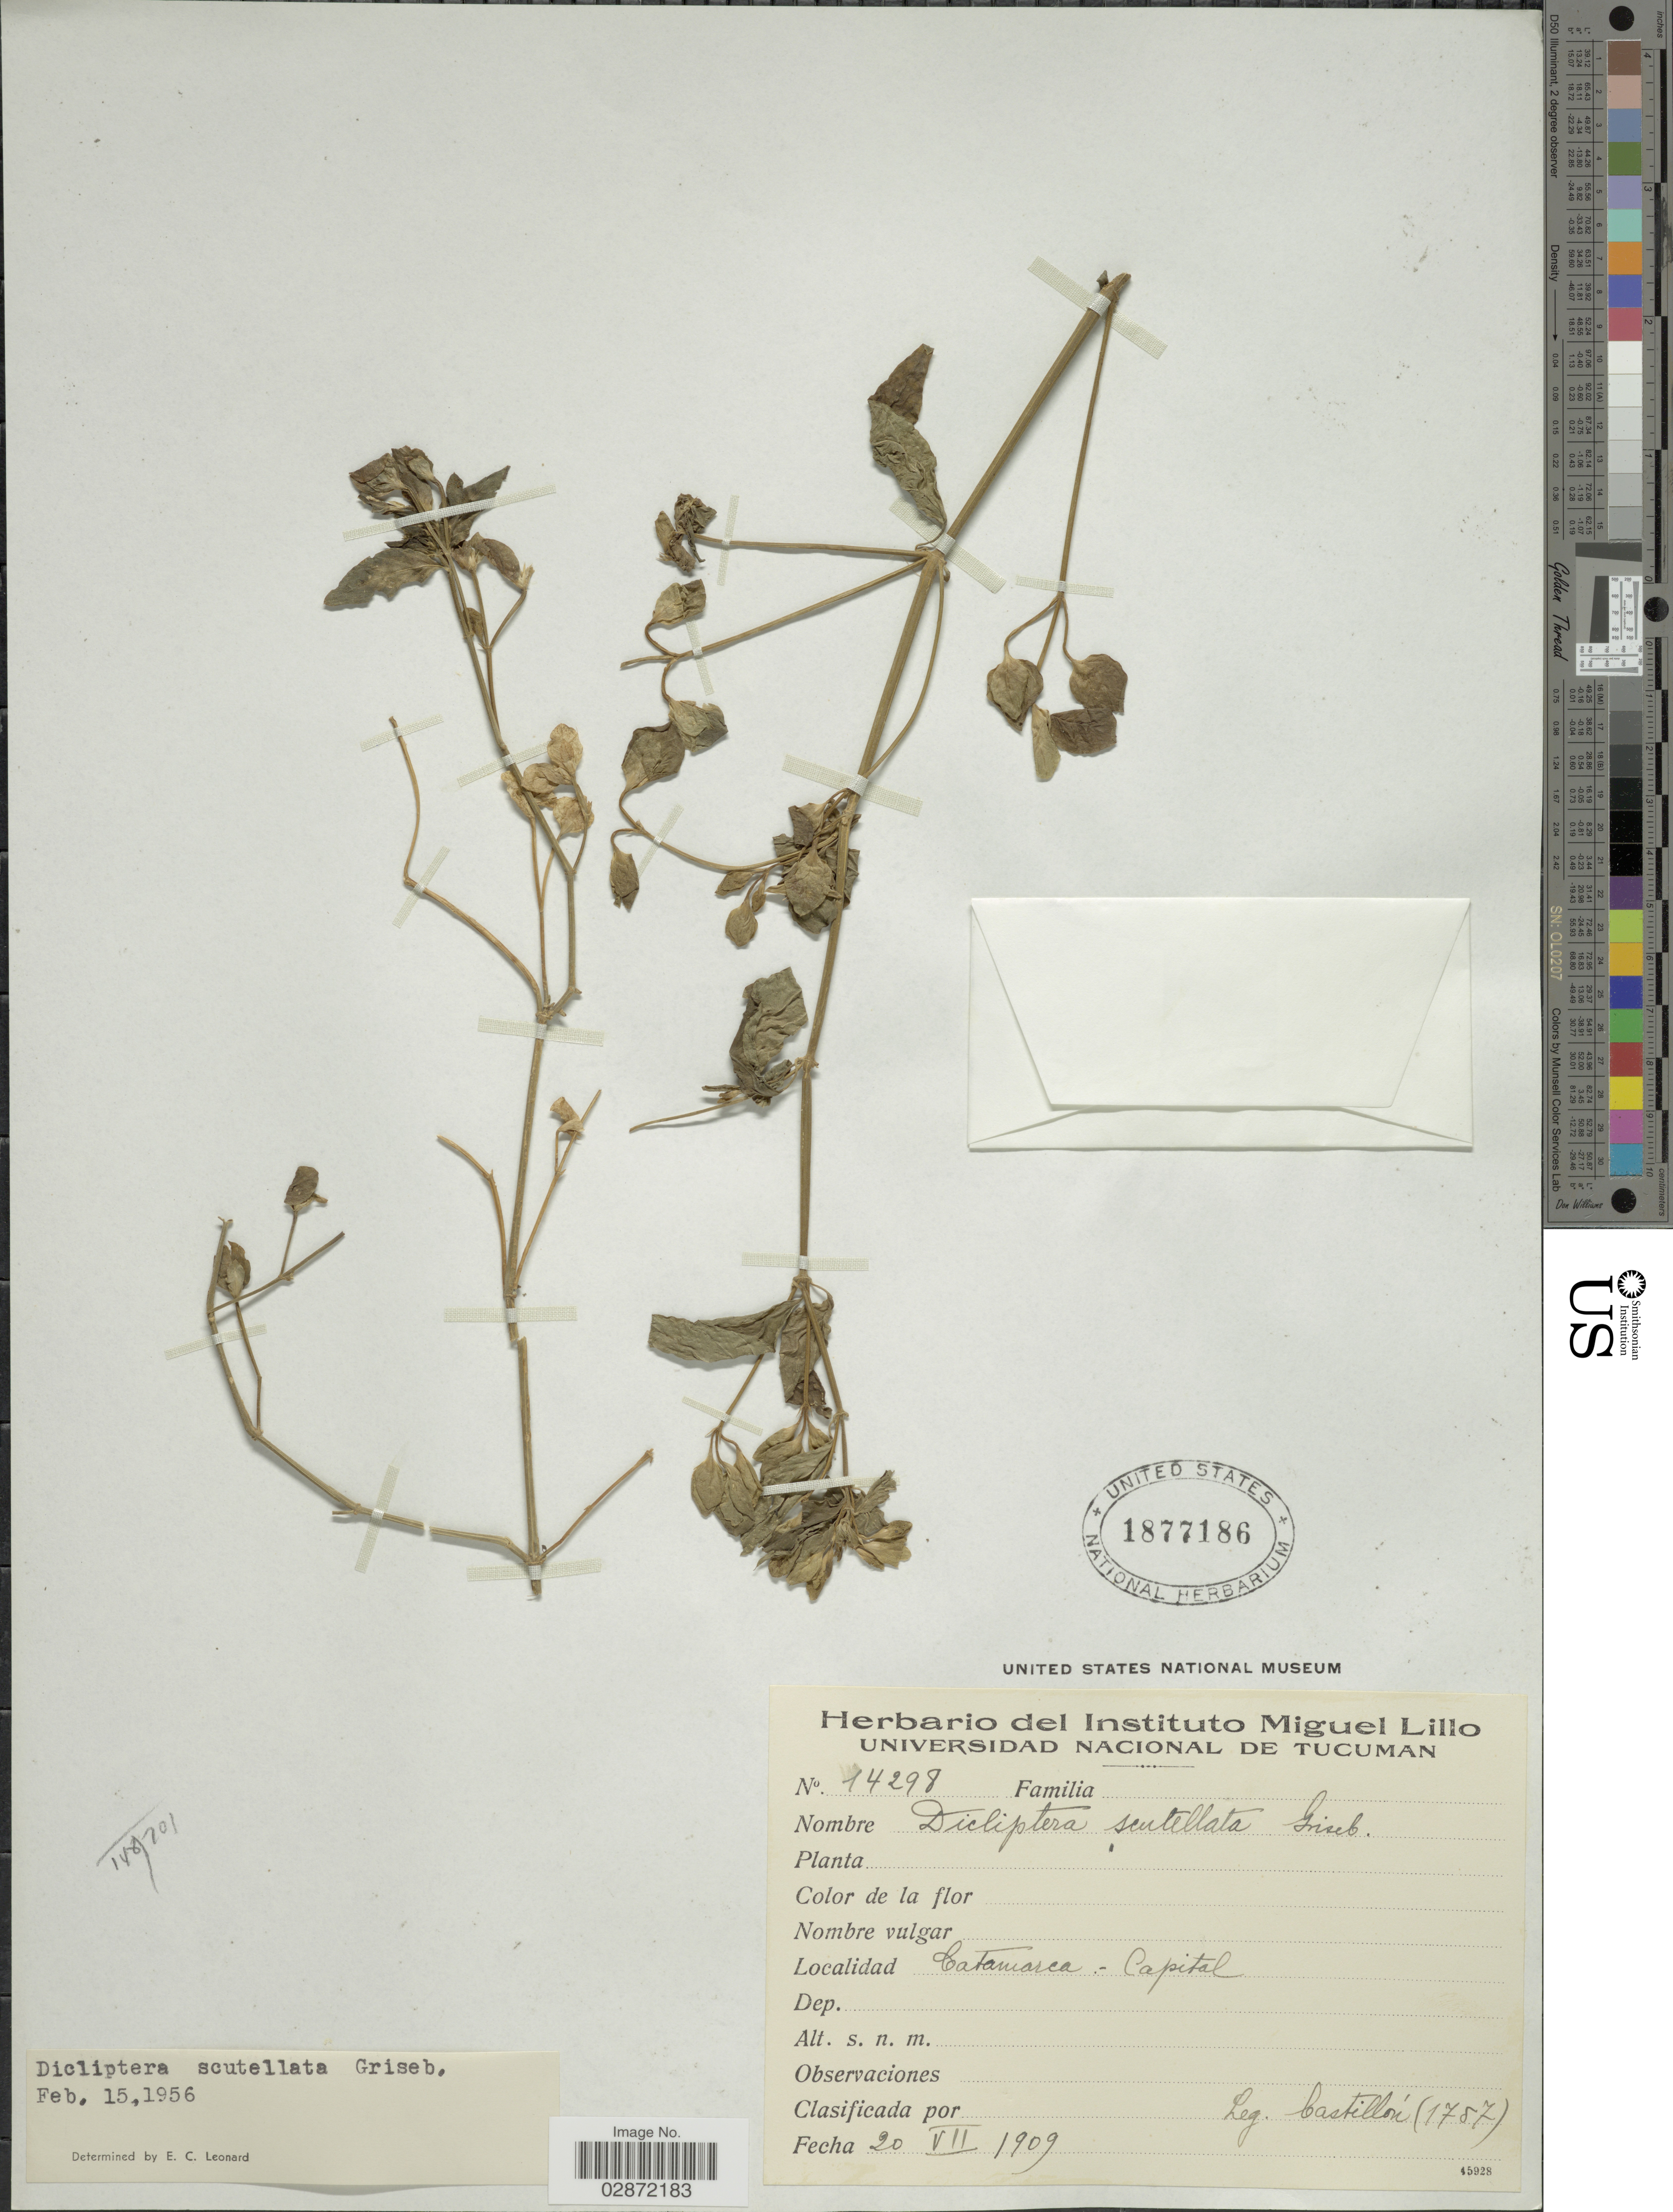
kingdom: Plantae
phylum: Tracheophyta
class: Magnoliopsida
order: Lamiales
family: Acanthaceae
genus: Dicliptera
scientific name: Dicliptera scutellata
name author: Griseb.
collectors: Castillon, --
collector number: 1757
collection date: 1909-07-20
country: Argentina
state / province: Catamarca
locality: Catamarca - Capital.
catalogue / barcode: US 1877186